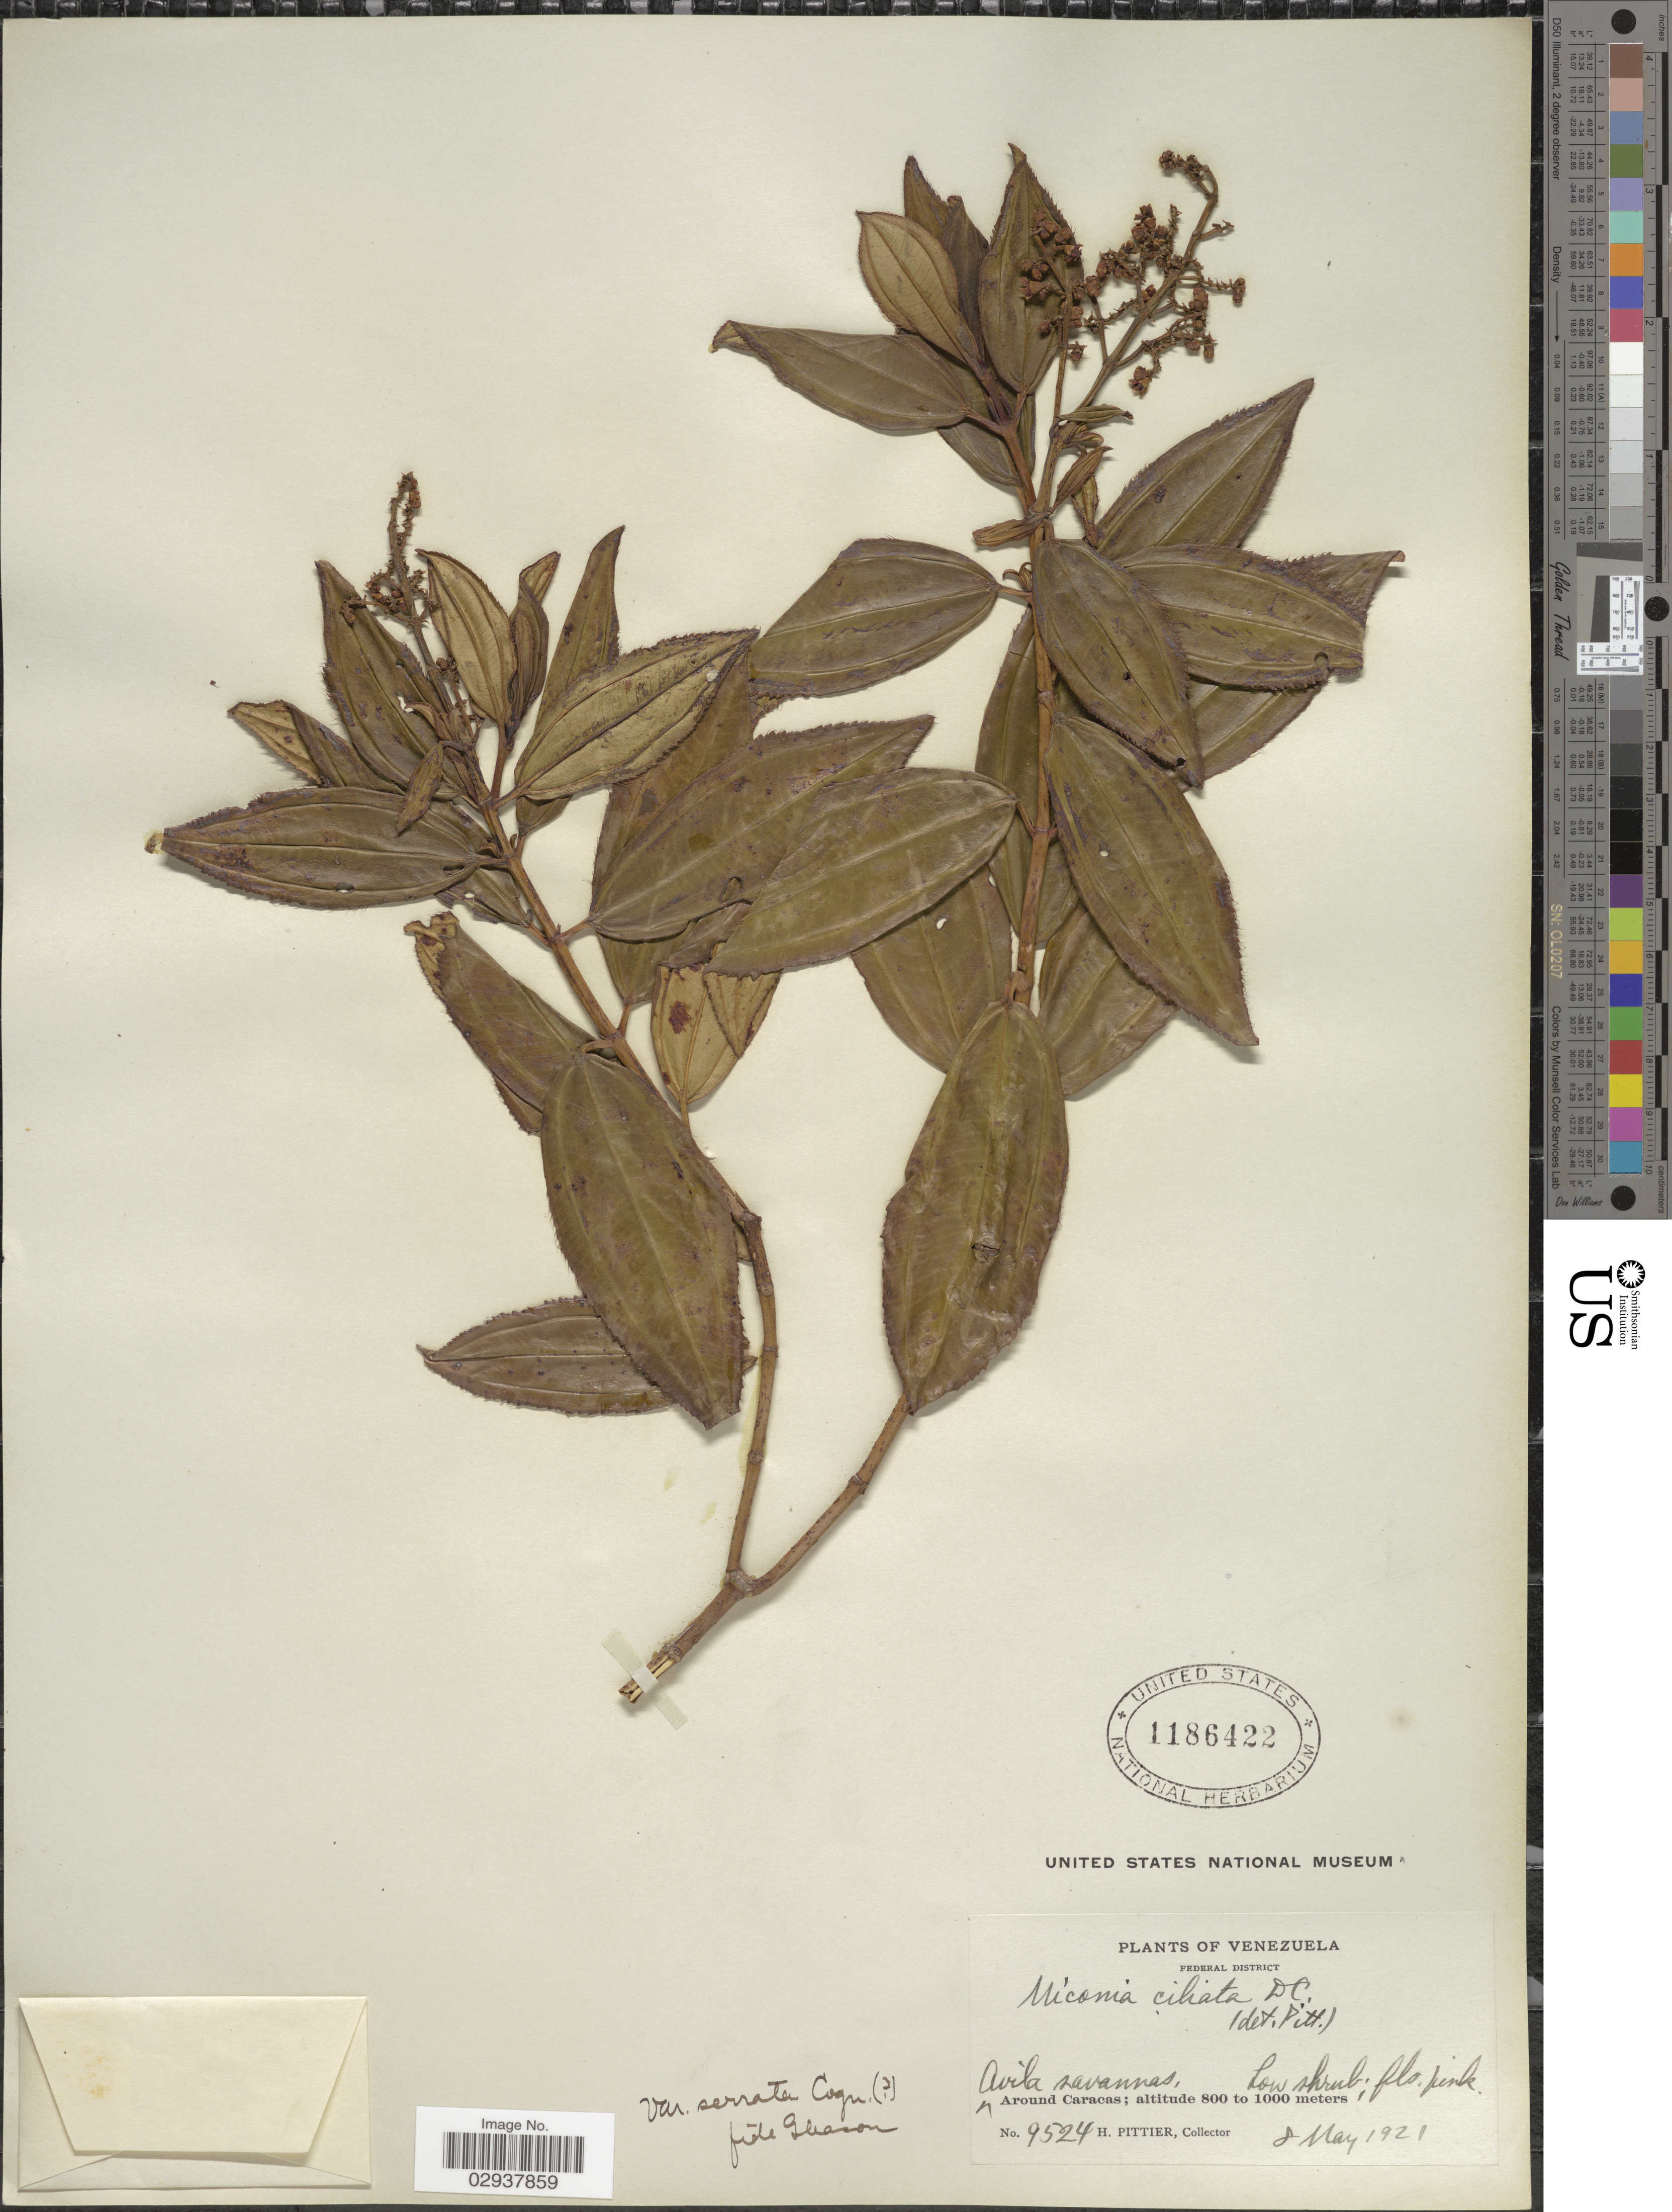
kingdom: Plantae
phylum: Tracheophyta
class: Magnoliopsida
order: Myrtales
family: Melastomataceae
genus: Miconia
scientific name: Miconia ciliata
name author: (Rich.) DC.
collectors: H. F. Pittier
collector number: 9524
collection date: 1921-05-08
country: Venezuela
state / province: Distrito Federal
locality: Federal District. Avila savannas, around Caracas.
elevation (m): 800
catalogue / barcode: US 1186422